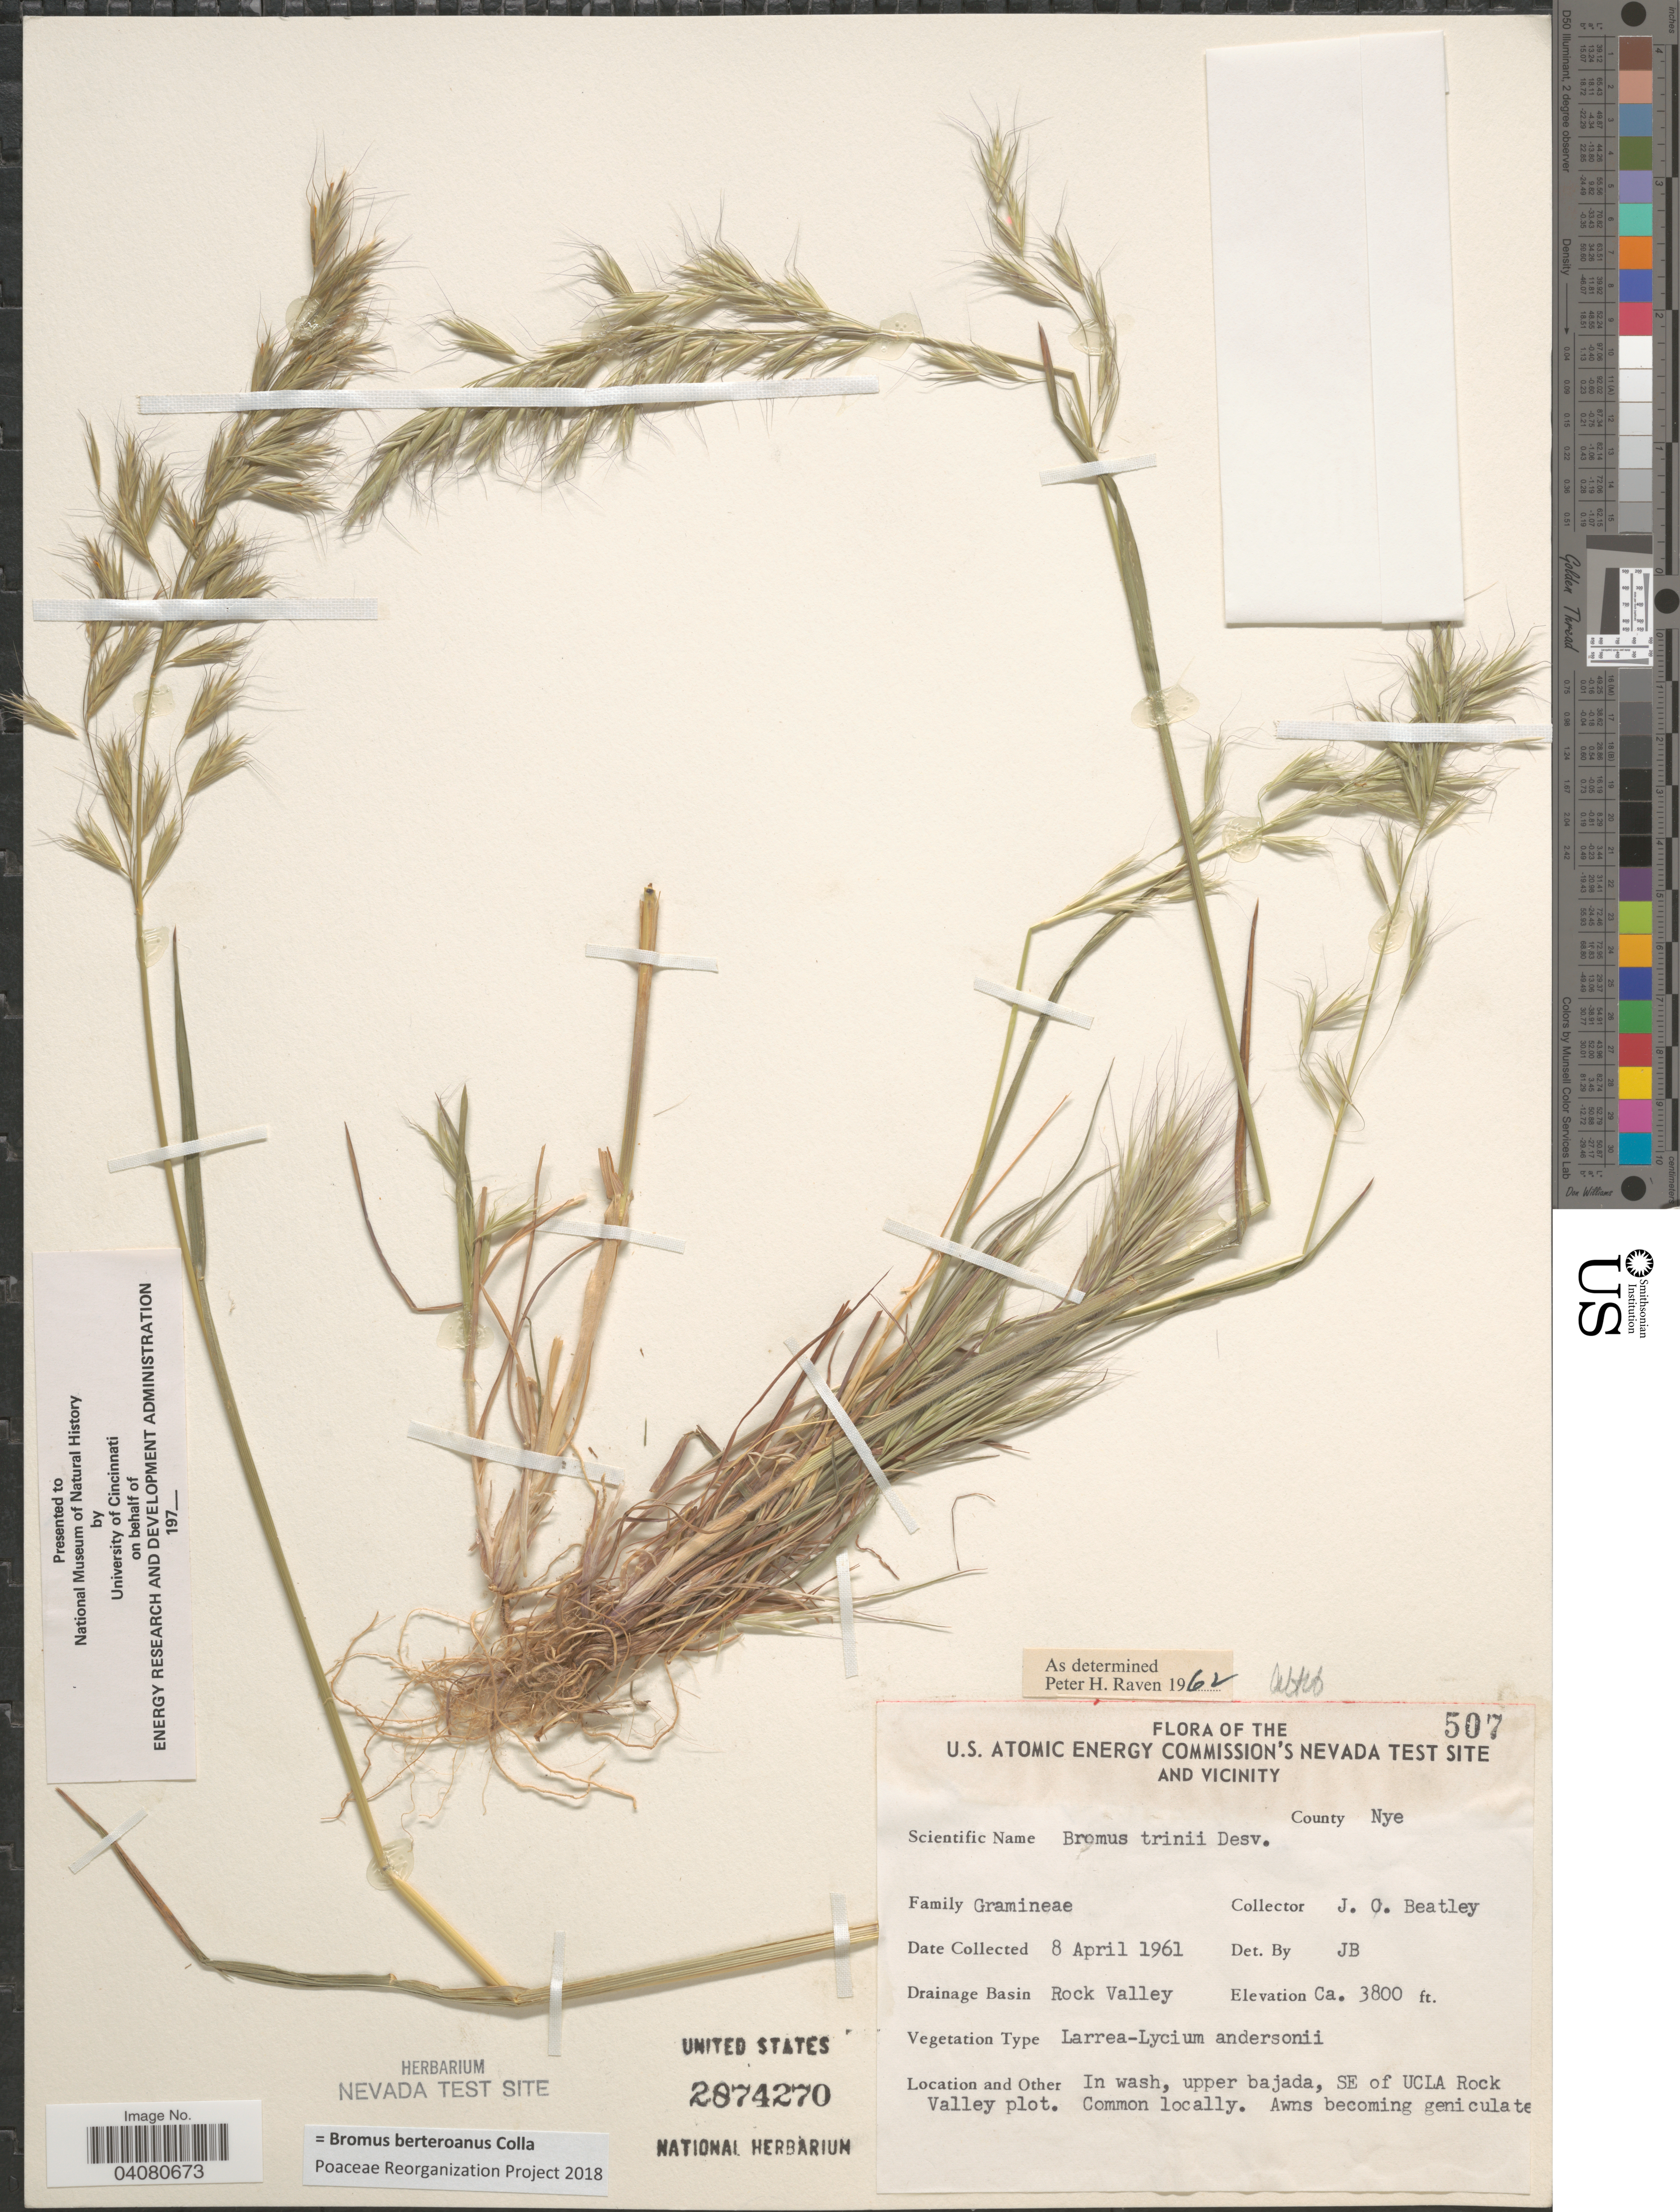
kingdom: Plantae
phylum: Tracheophyta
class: Liliopsida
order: Poales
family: Poaceae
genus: Bromus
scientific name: Bromus berteroanus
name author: Colla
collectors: J. C. Beatley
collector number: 507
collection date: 1961-04-08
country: United States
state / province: Nevada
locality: U.S. Atomic Energy Commission's Nevada Test Site and Vicinity. County Nye. Drainage Basin Rock Valley. In wash, upper bajada, SE of Ucla Rock Valley plot. Common locally.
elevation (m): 1158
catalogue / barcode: US 2874270